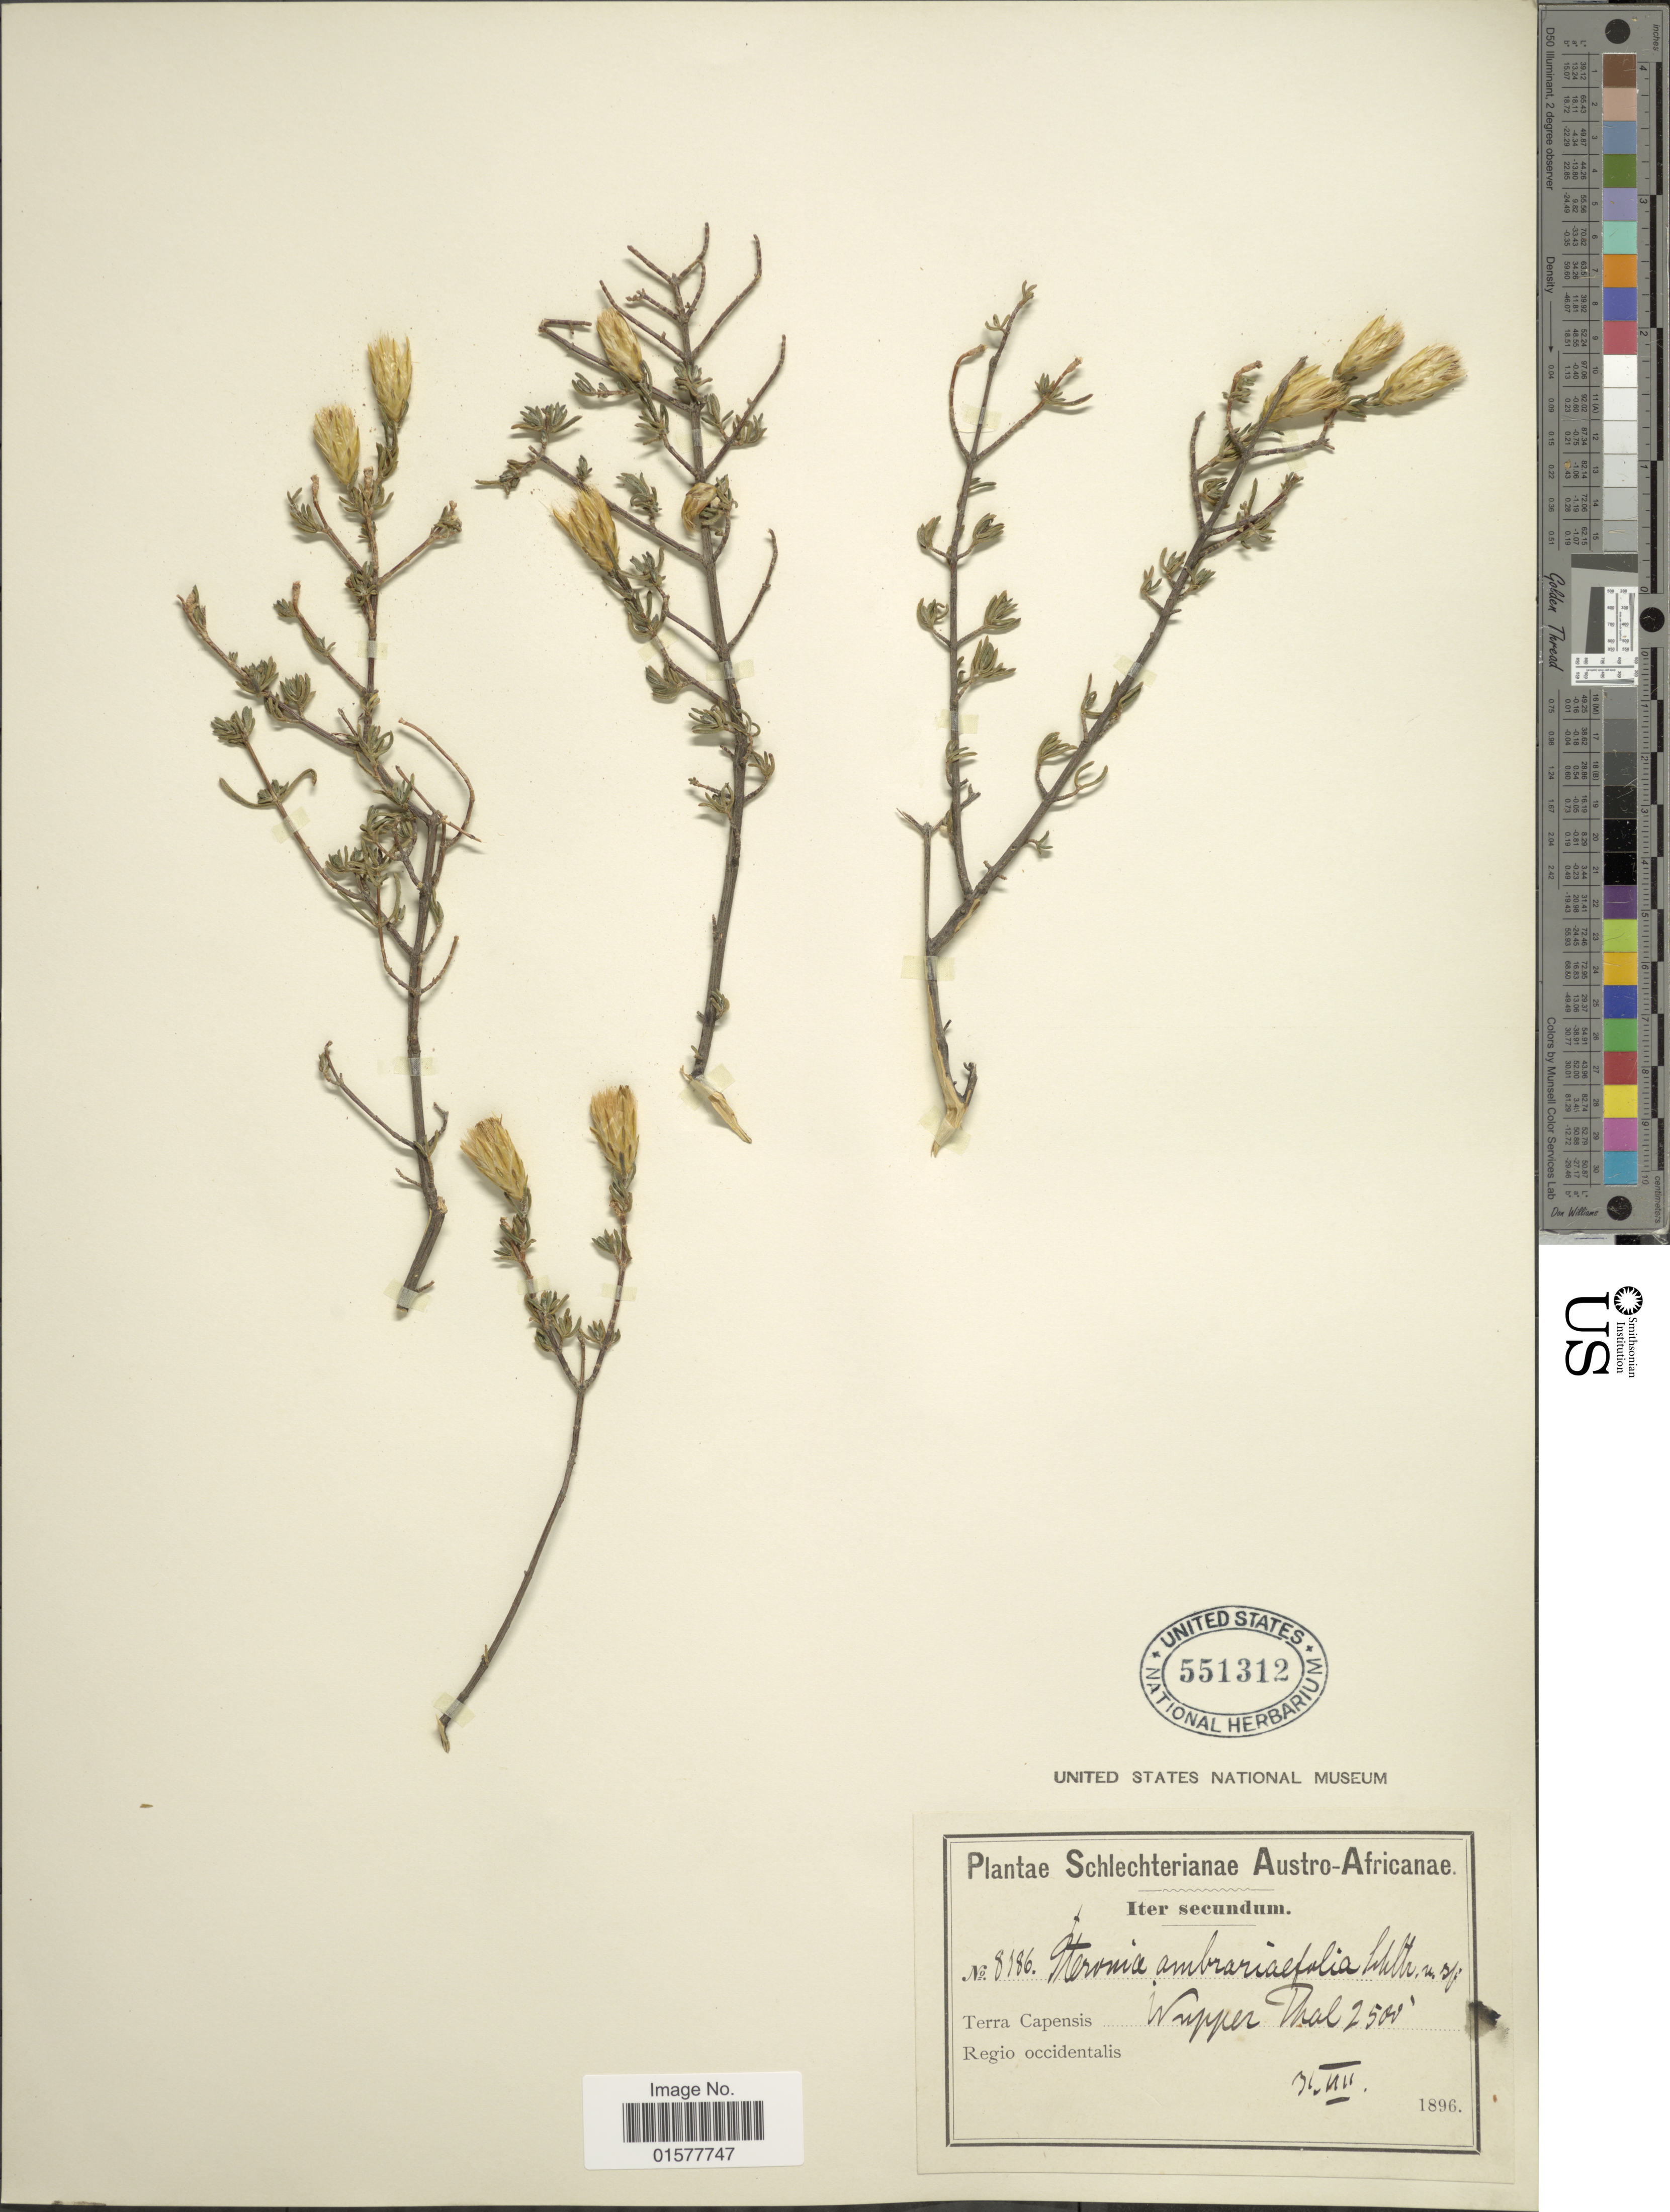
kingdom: Plantae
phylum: Tracheophyta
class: Magnoliopsida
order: Asterales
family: Asteraceae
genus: Pteronia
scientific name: Pteronia ambrariifolia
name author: Schltr.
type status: Type Collection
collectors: Schlechter, --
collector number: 8786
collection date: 1896-08-31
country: South Africa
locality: Terra Capensis, Wupper Thal, Regio occidentalis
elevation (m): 762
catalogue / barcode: US 551312